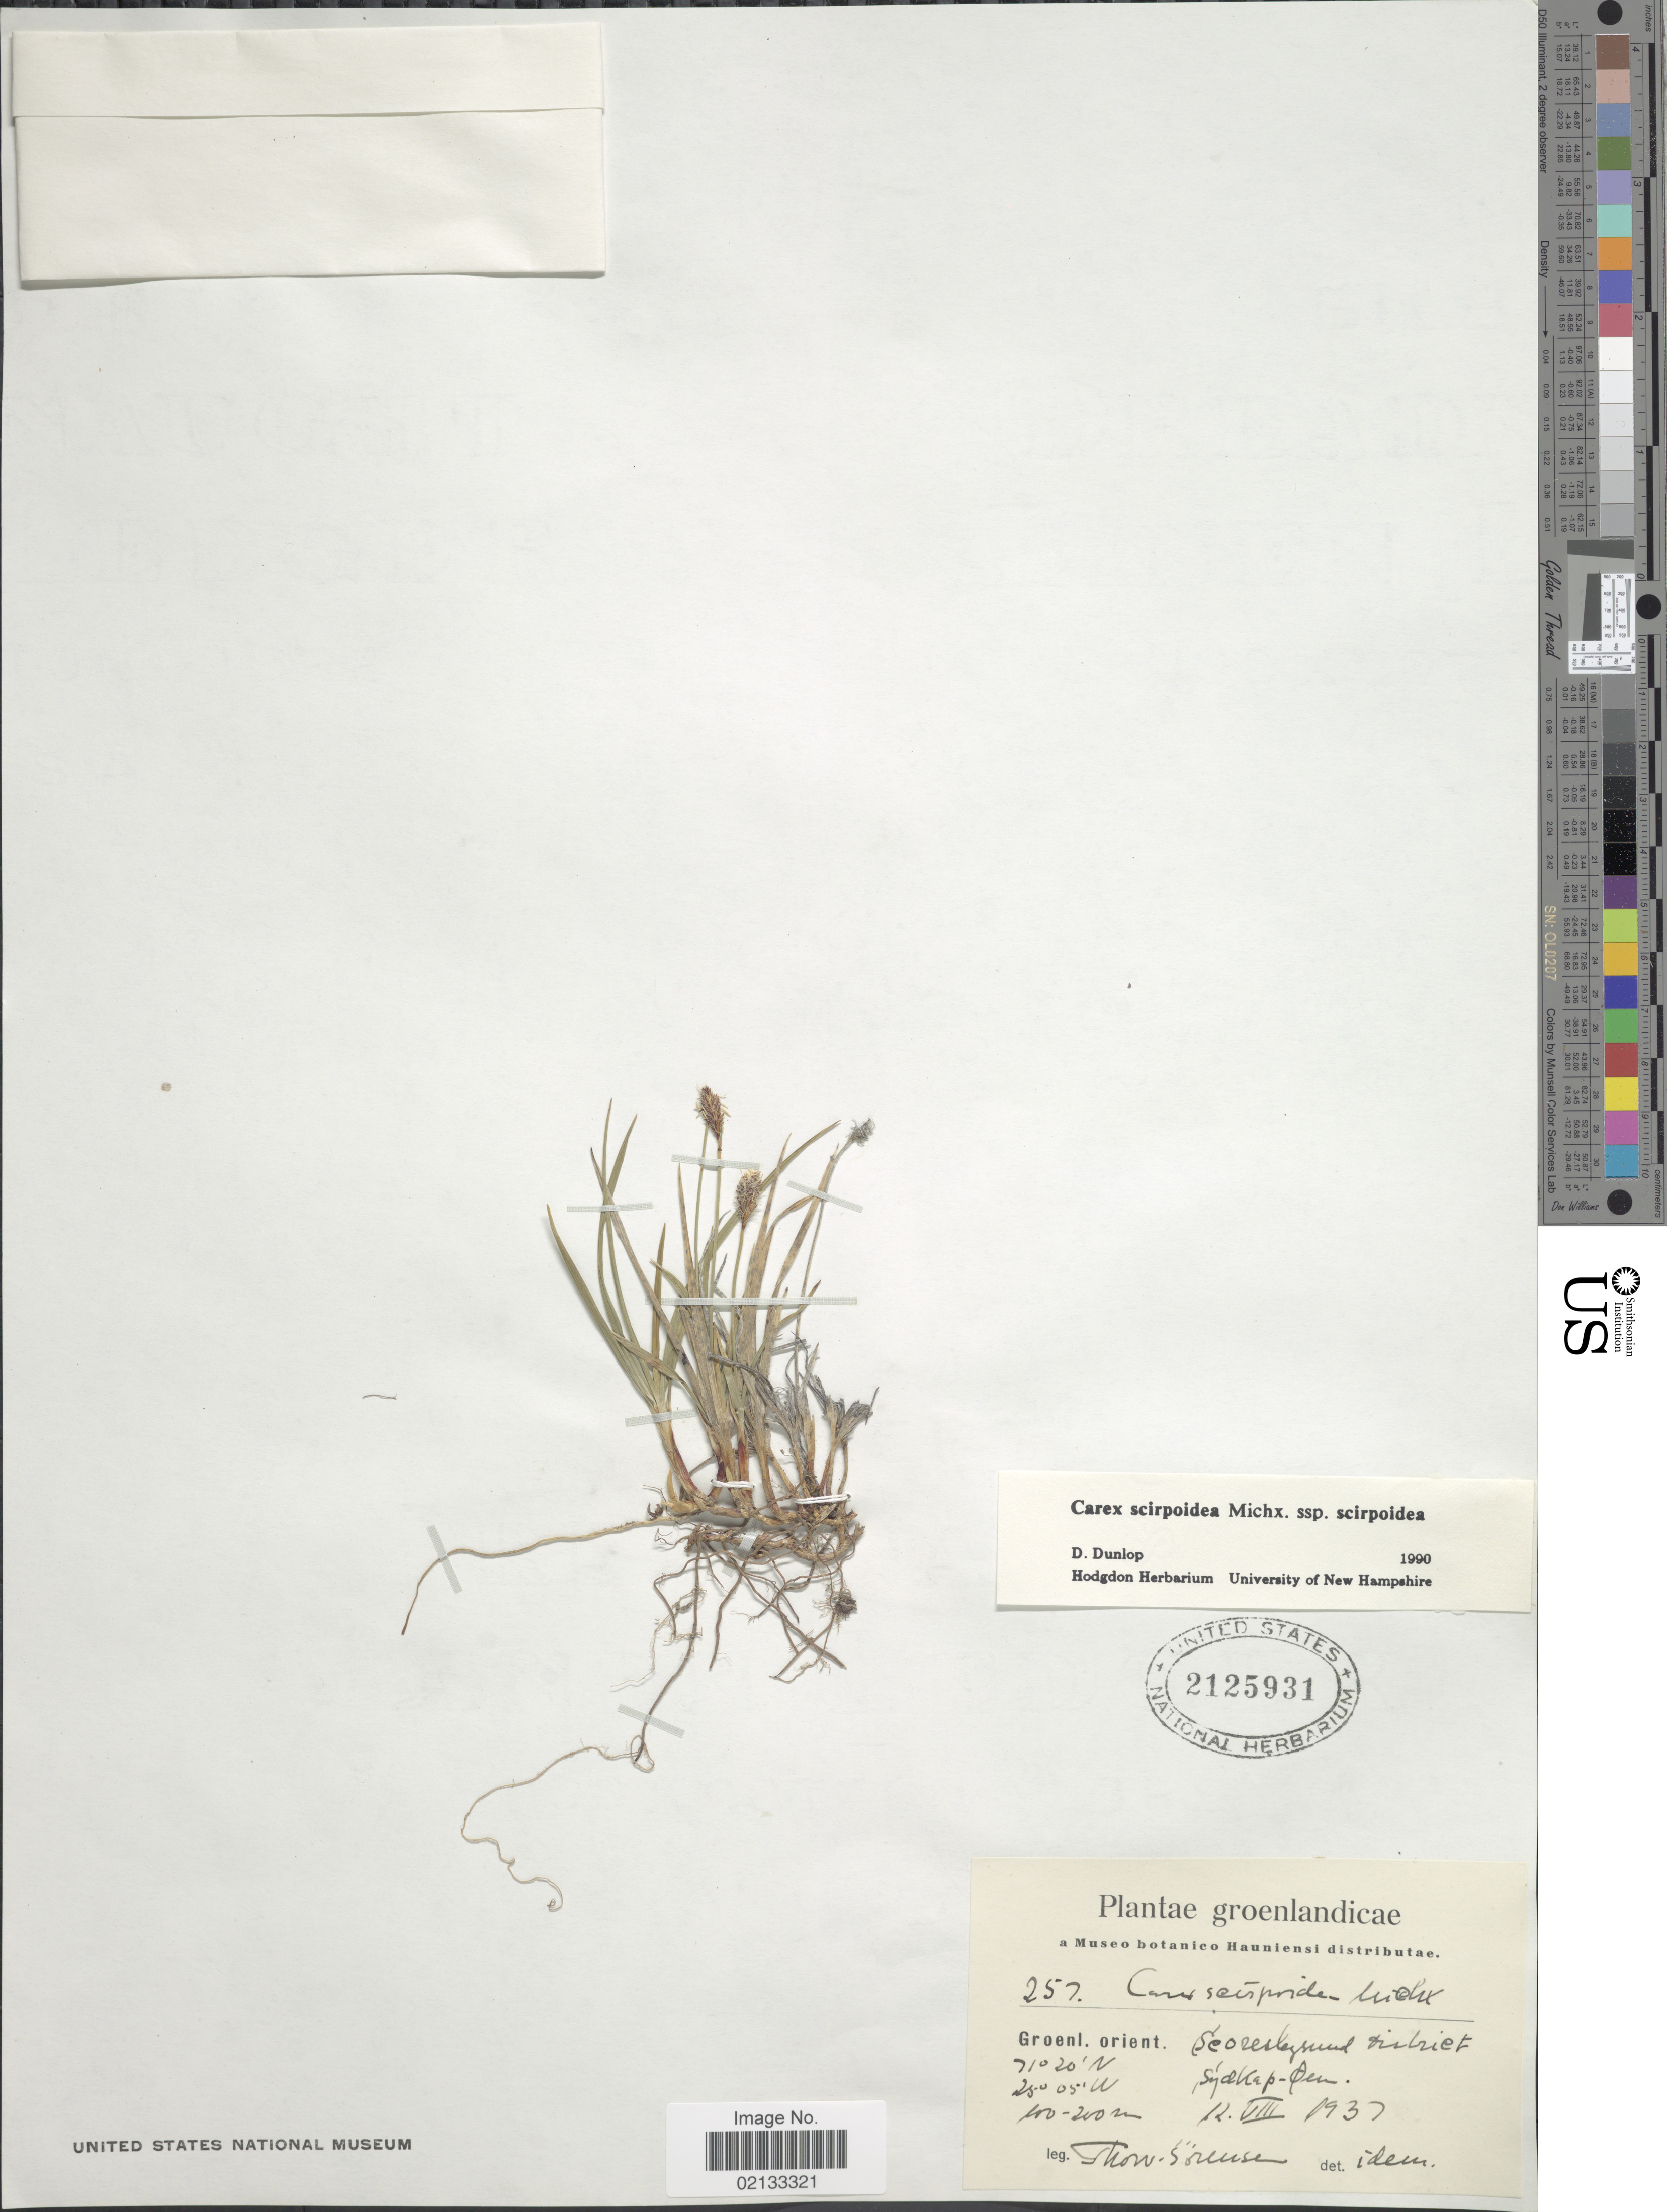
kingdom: Plantae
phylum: Tracheophyta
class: Liliopsida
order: Poales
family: Cyperaceae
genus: Carex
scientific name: Carex scirpoidea subsp. scirpoidea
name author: Michx.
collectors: T. Sorensen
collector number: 257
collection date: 1937-08-12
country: Greenland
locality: Groenl. orient. Scoresbysund District, Sydkap-Oen.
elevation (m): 100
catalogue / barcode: US 2125931